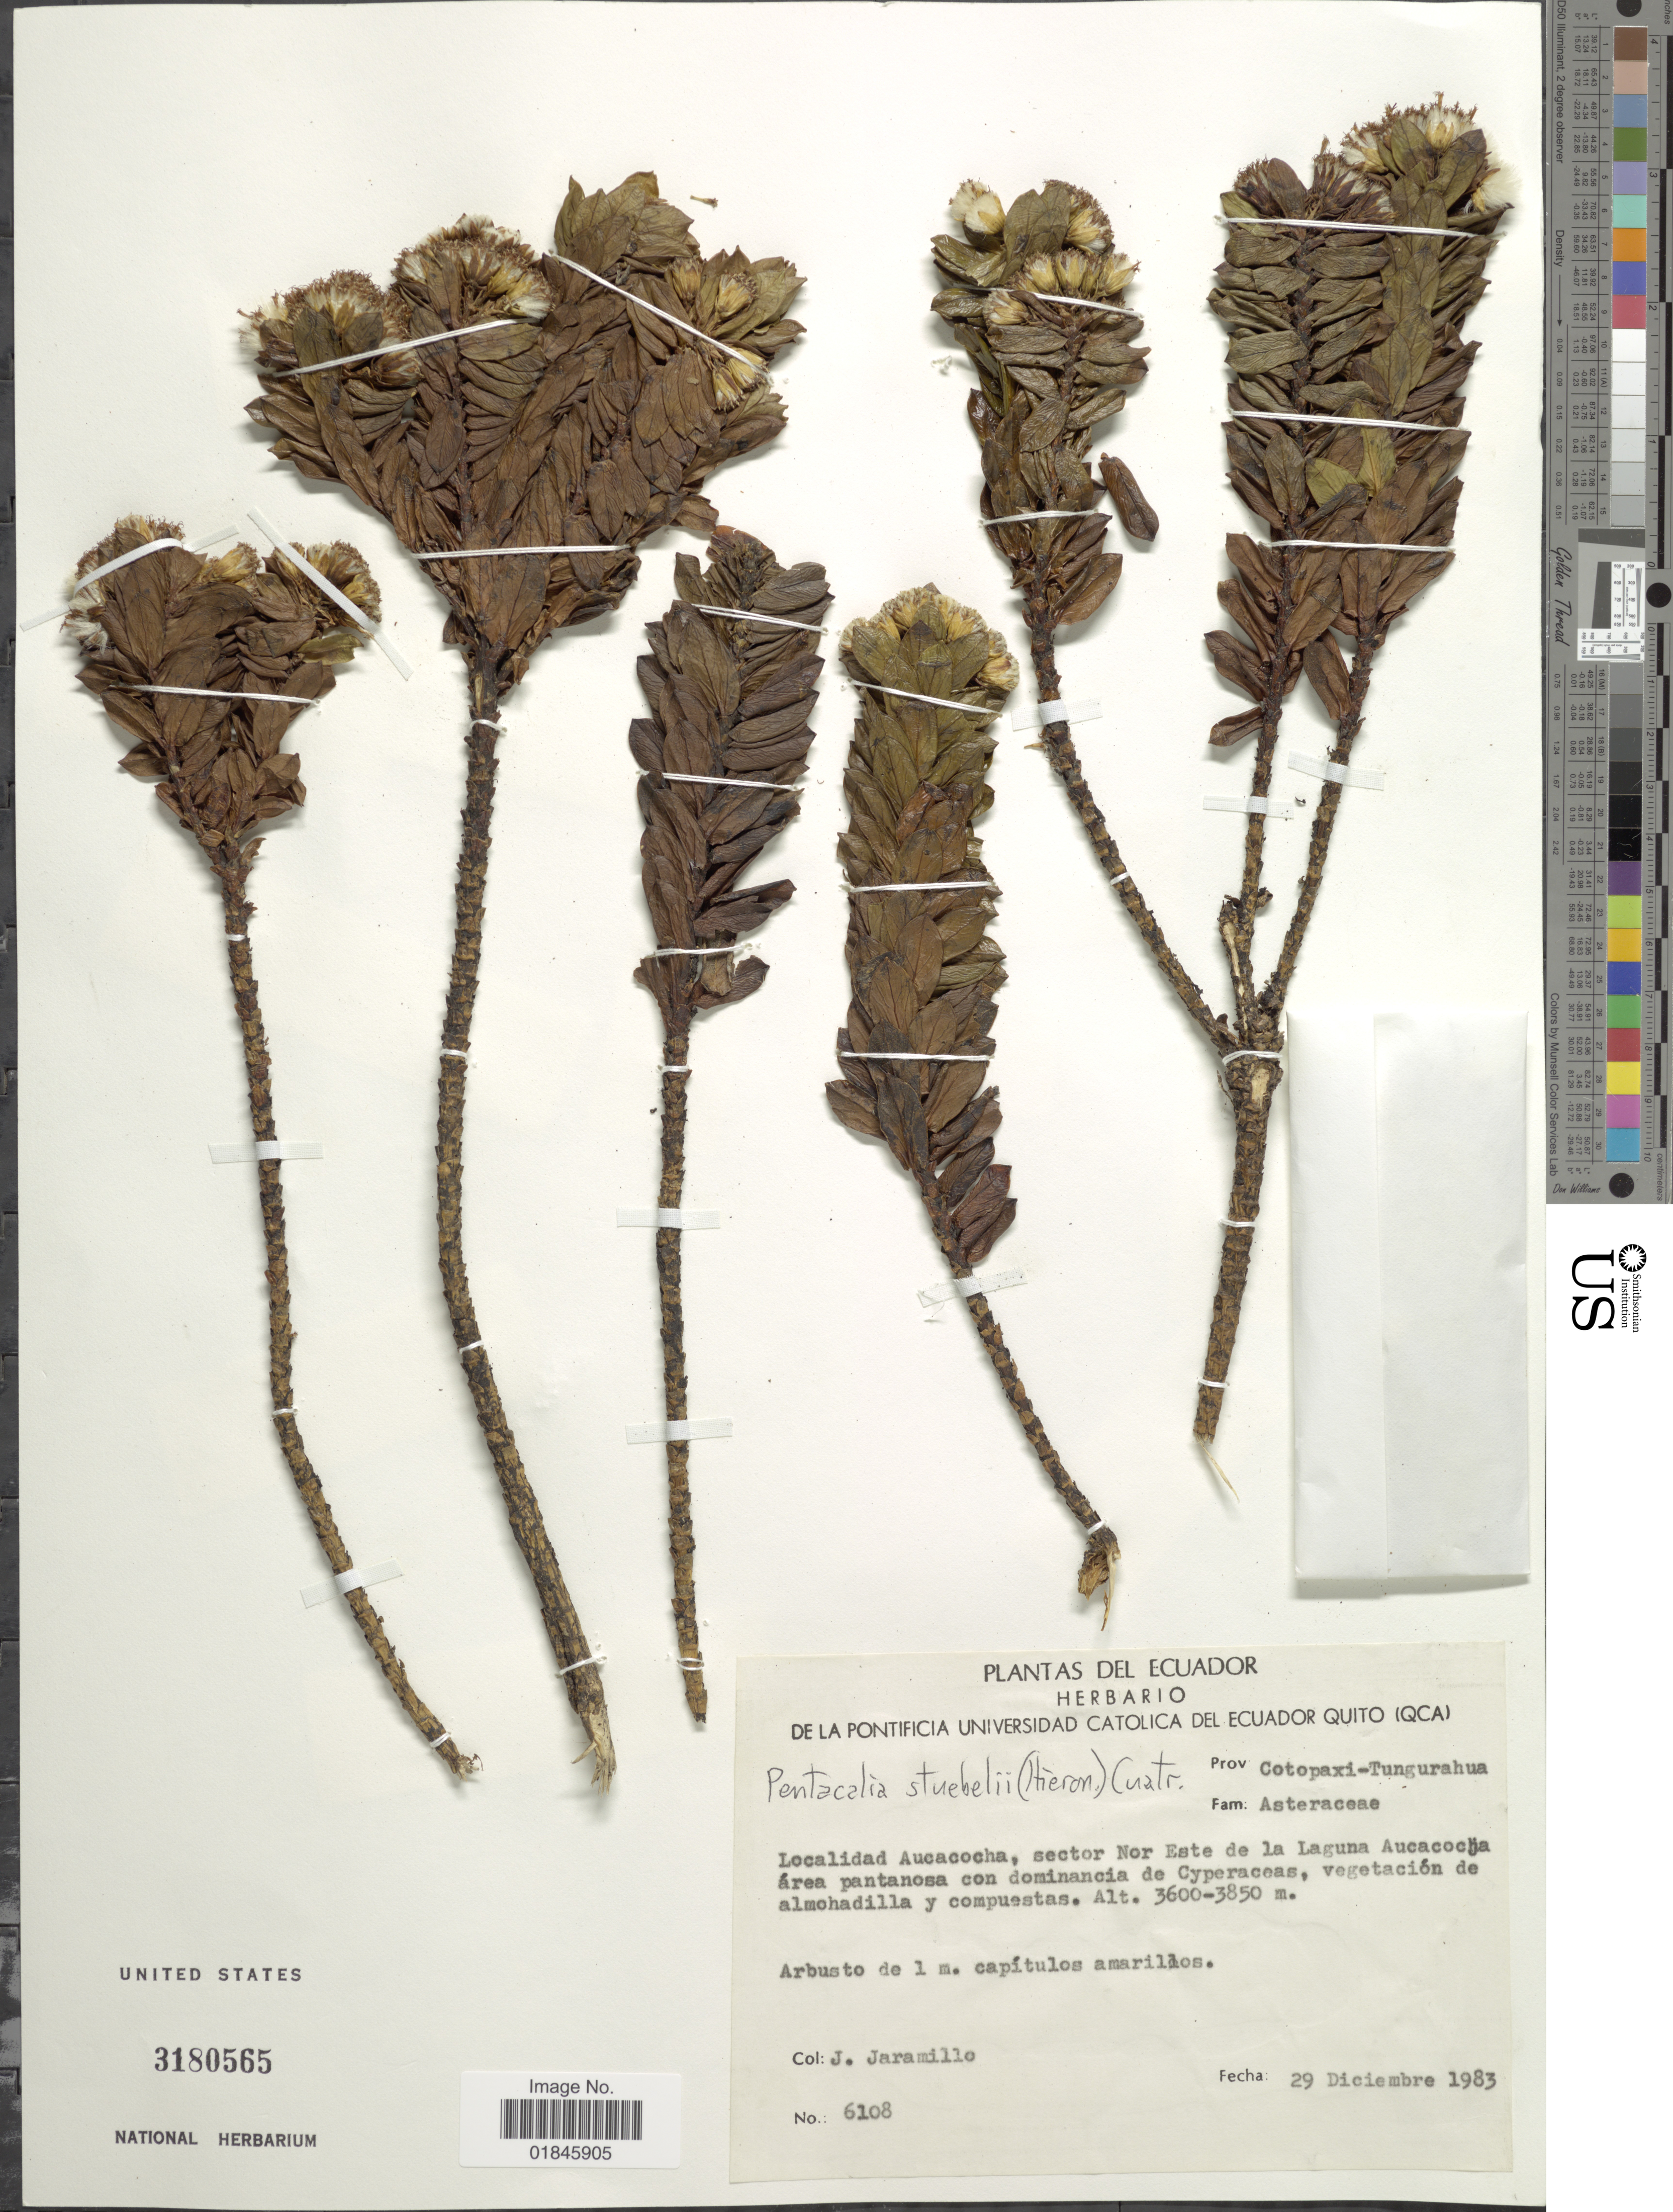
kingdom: Plantae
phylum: Tracheophyta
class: Magnoliopsida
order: Asterales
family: Asteraceae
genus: Pentacalia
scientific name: Pentacalia steubelii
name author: (Hieron.) Cuatrec.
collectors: J. Jaramillo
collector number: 6108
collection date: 1983-12-29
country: Ecuador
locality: Prov Cotopaxi - Tungurahua. Localidad Aucacocha, sector Nord Este de la Laguna Aucacocha área pantanosa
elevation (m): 3600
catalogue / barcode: US 3180565